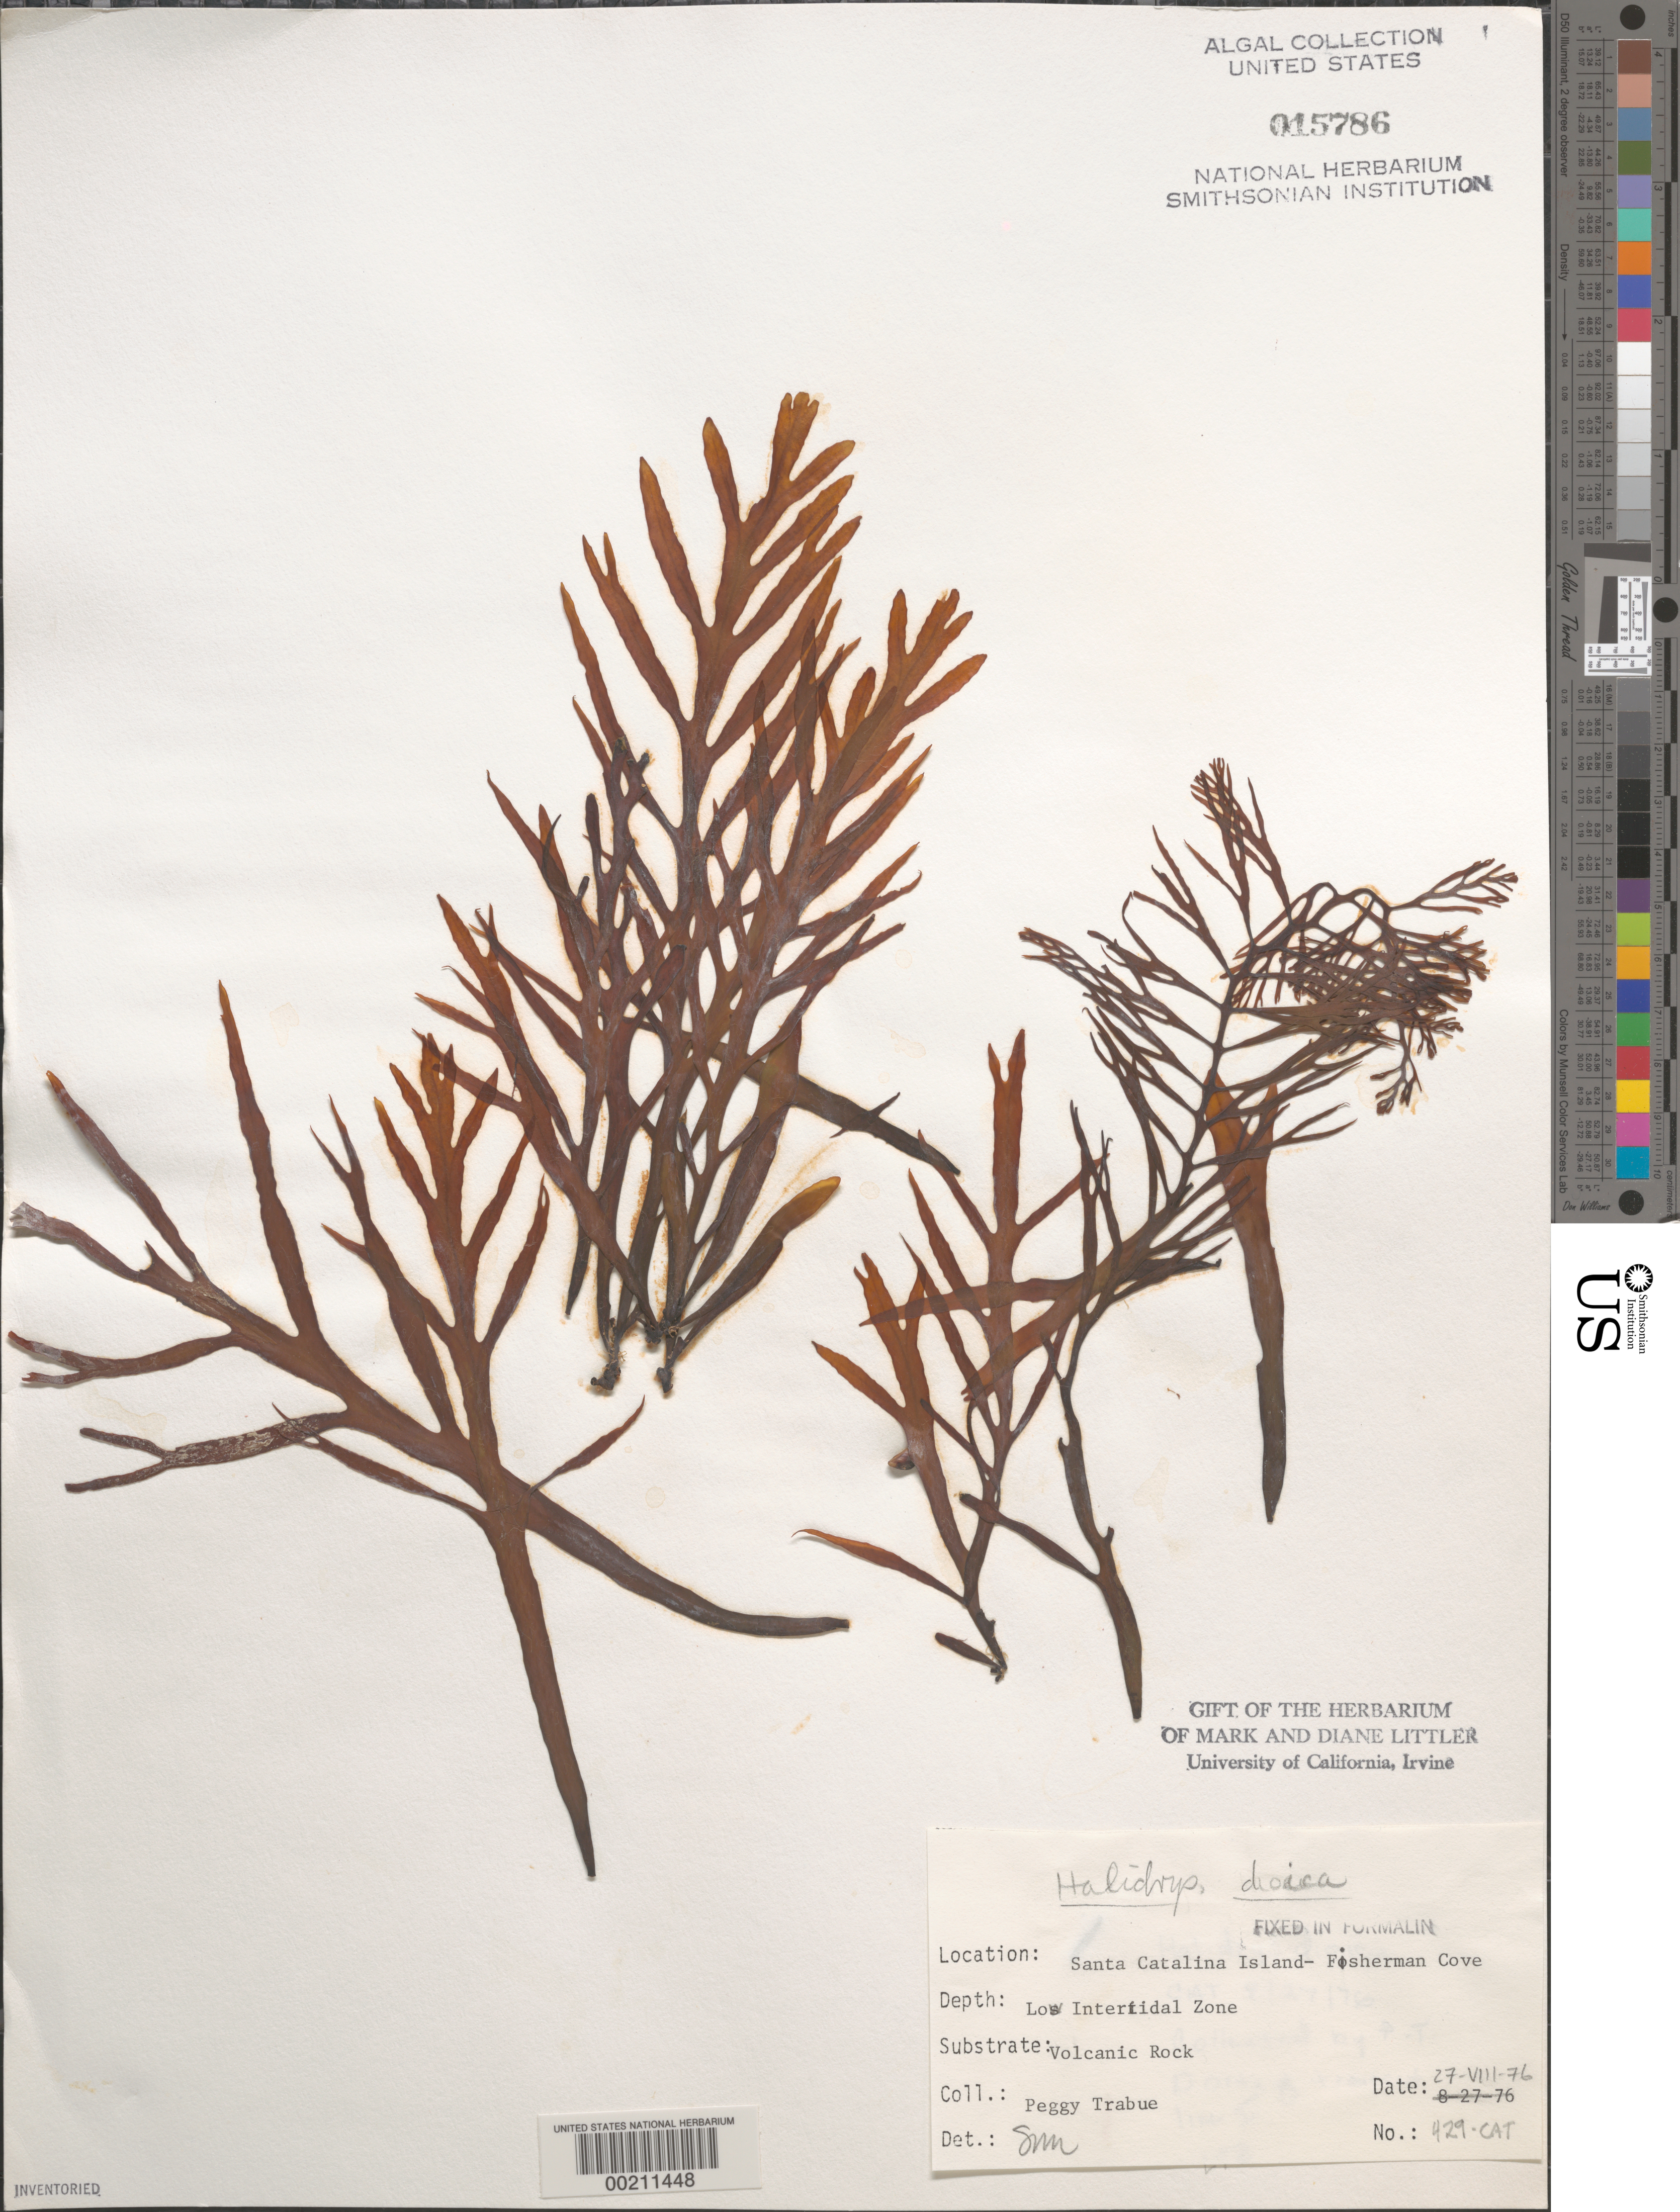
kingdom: Chromista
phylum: Ochrophyta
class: Phaeophyceae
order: Fucales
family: Sargassaceae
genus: Halidrys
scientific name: Halidrys dioica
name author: N.L. Gardner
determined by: Murray, S. N.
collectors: P. J. Trabue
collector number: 429-cat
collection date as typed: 27 Aug 1976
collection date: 1976-08-27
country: United States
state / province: California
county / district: Los Angeles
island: Santa Catalina Island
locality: Fishermen Cove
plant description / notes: BLM-SOCALBIGHT Rocky Intertidal Survey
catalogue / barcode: US 15786